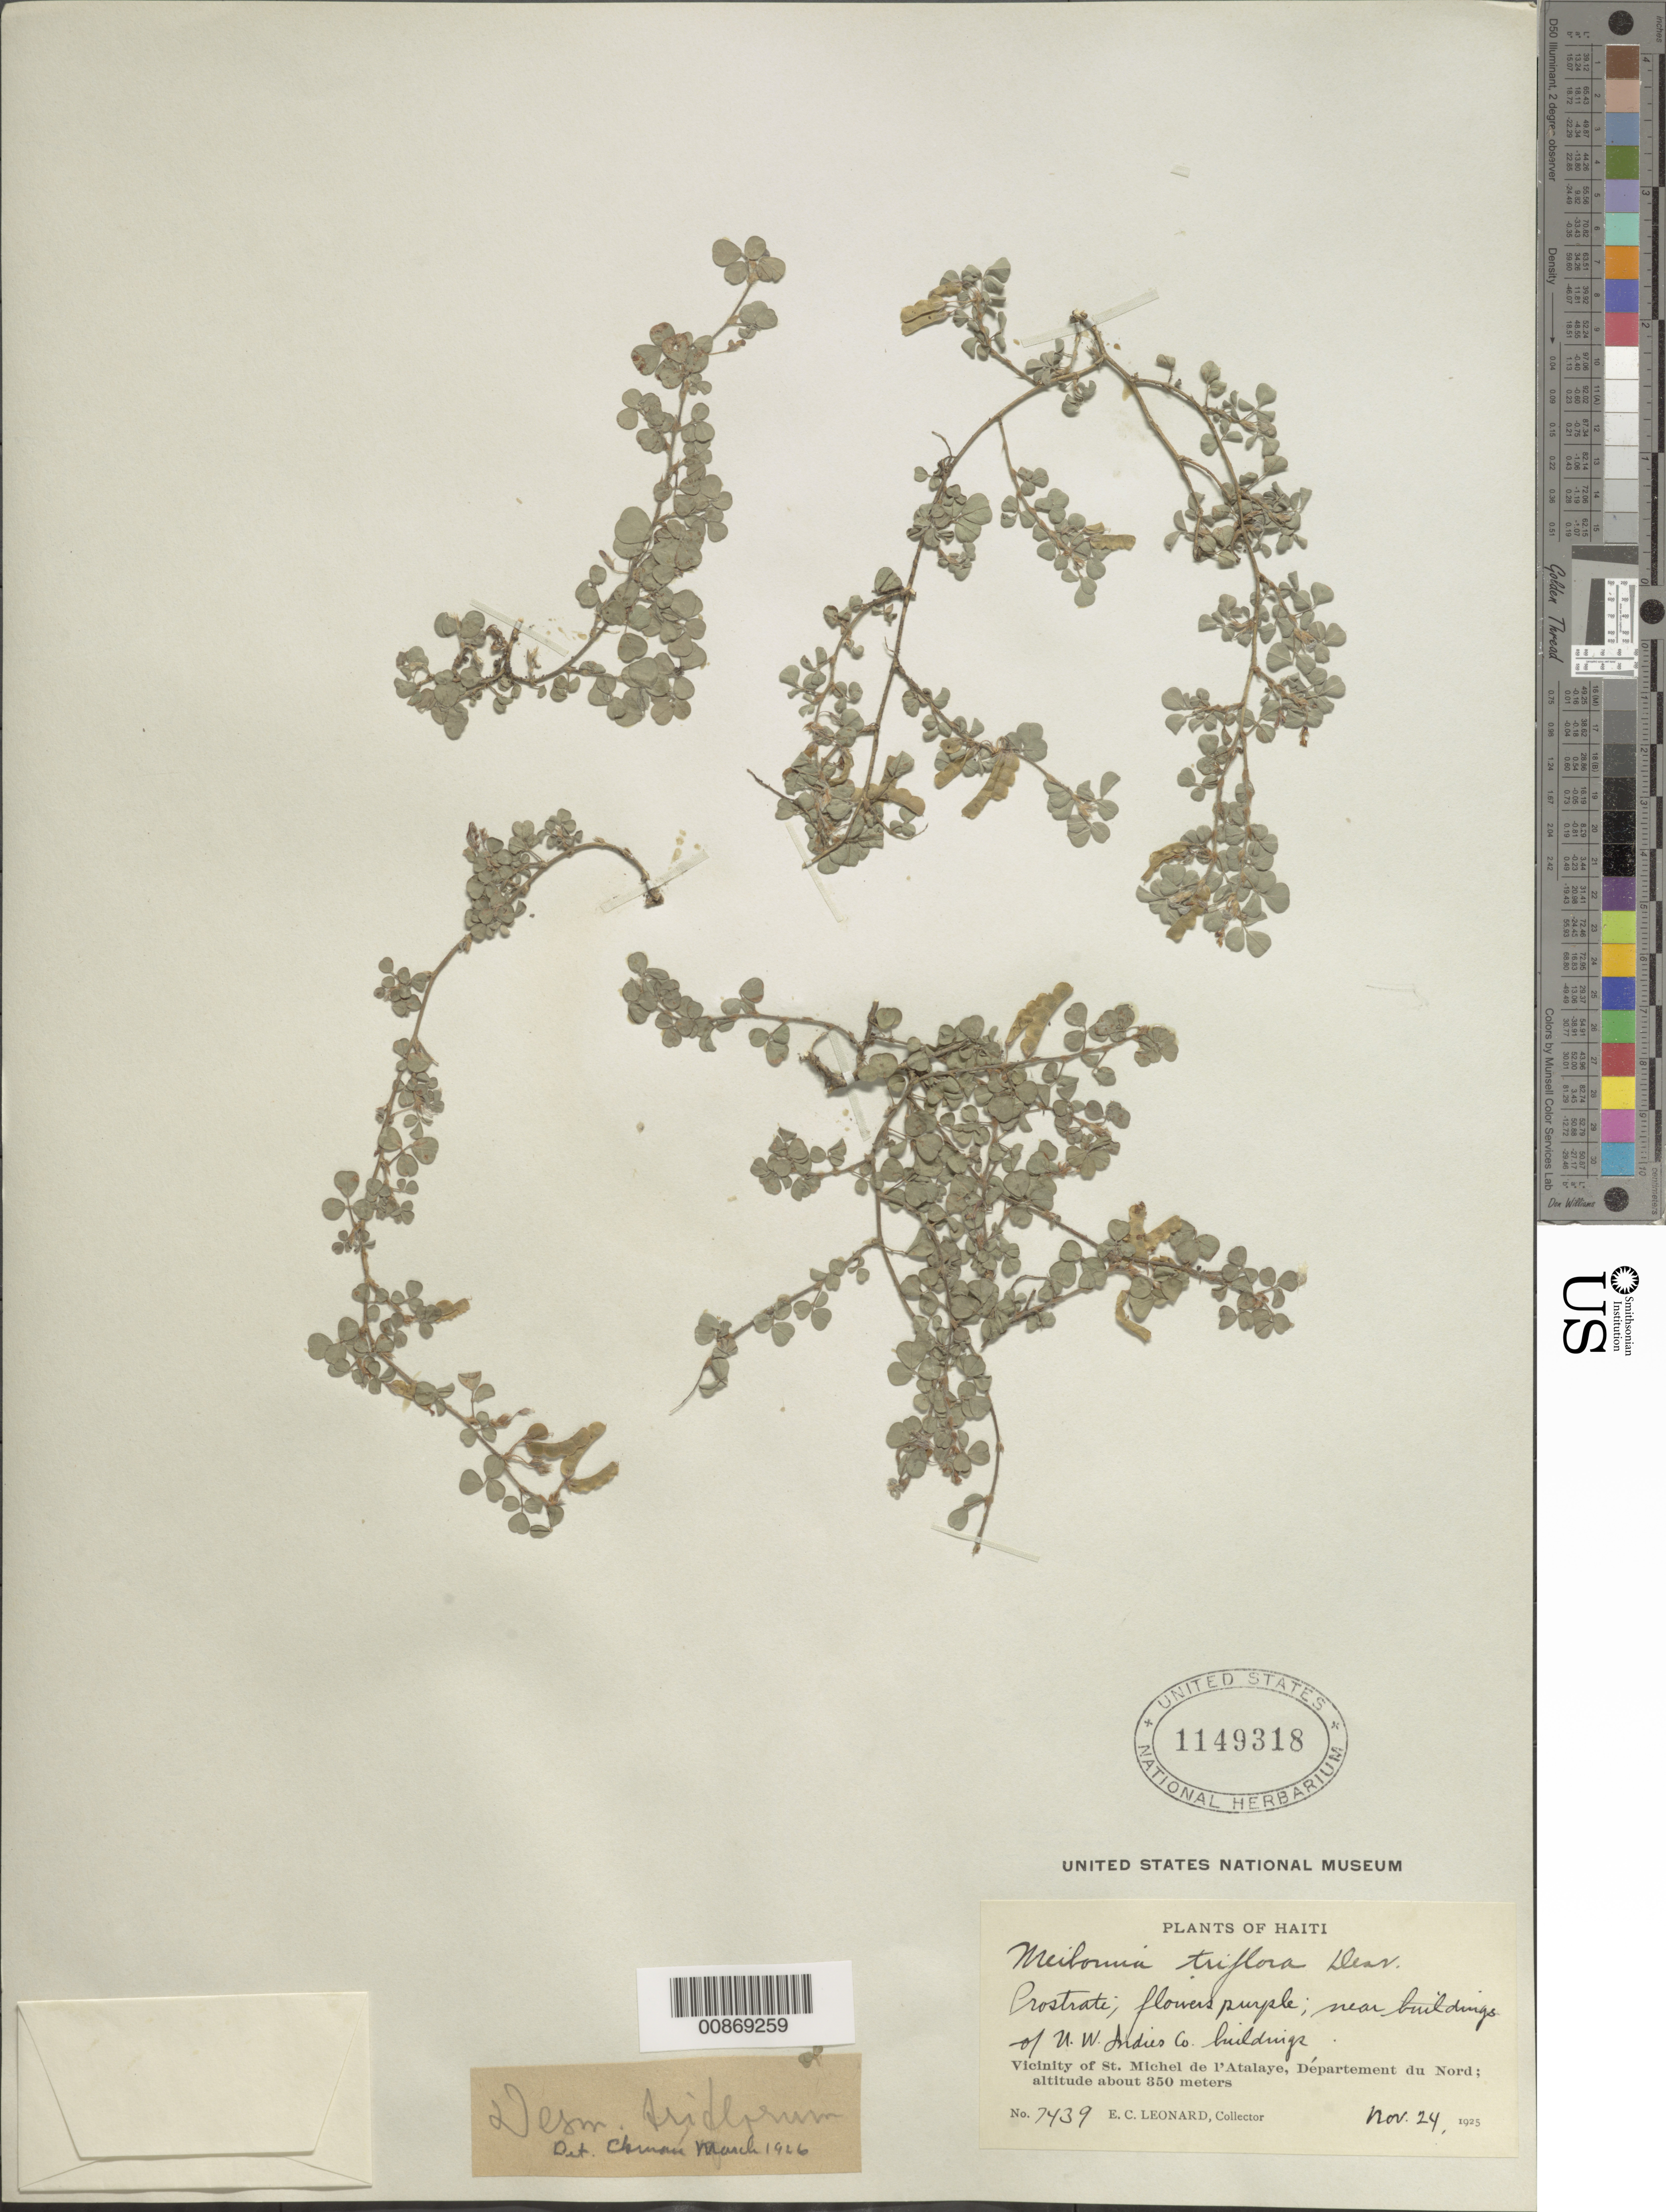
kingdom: Plantae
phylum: Tracheophyta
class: Magnoliopsida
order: Fabales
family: Fabaceae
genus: Grona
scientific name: Grona triflora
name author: (L.) H. Ohashi & K. Ohashi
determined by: Strong, Mark T., (BOT), Smithsonian Institution - National Museum of Natural History (UNITED STATES)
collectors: E. C. Leonard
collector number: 7439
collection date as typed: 24 Nov 1925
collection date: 1925-11-24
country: Haiti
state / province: Nord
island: Hispaniola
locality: Vicinity of St. Michel de l'Atalaye. Near U. W. Indies Co. buildings.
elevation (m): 350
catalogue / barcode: US 1149318